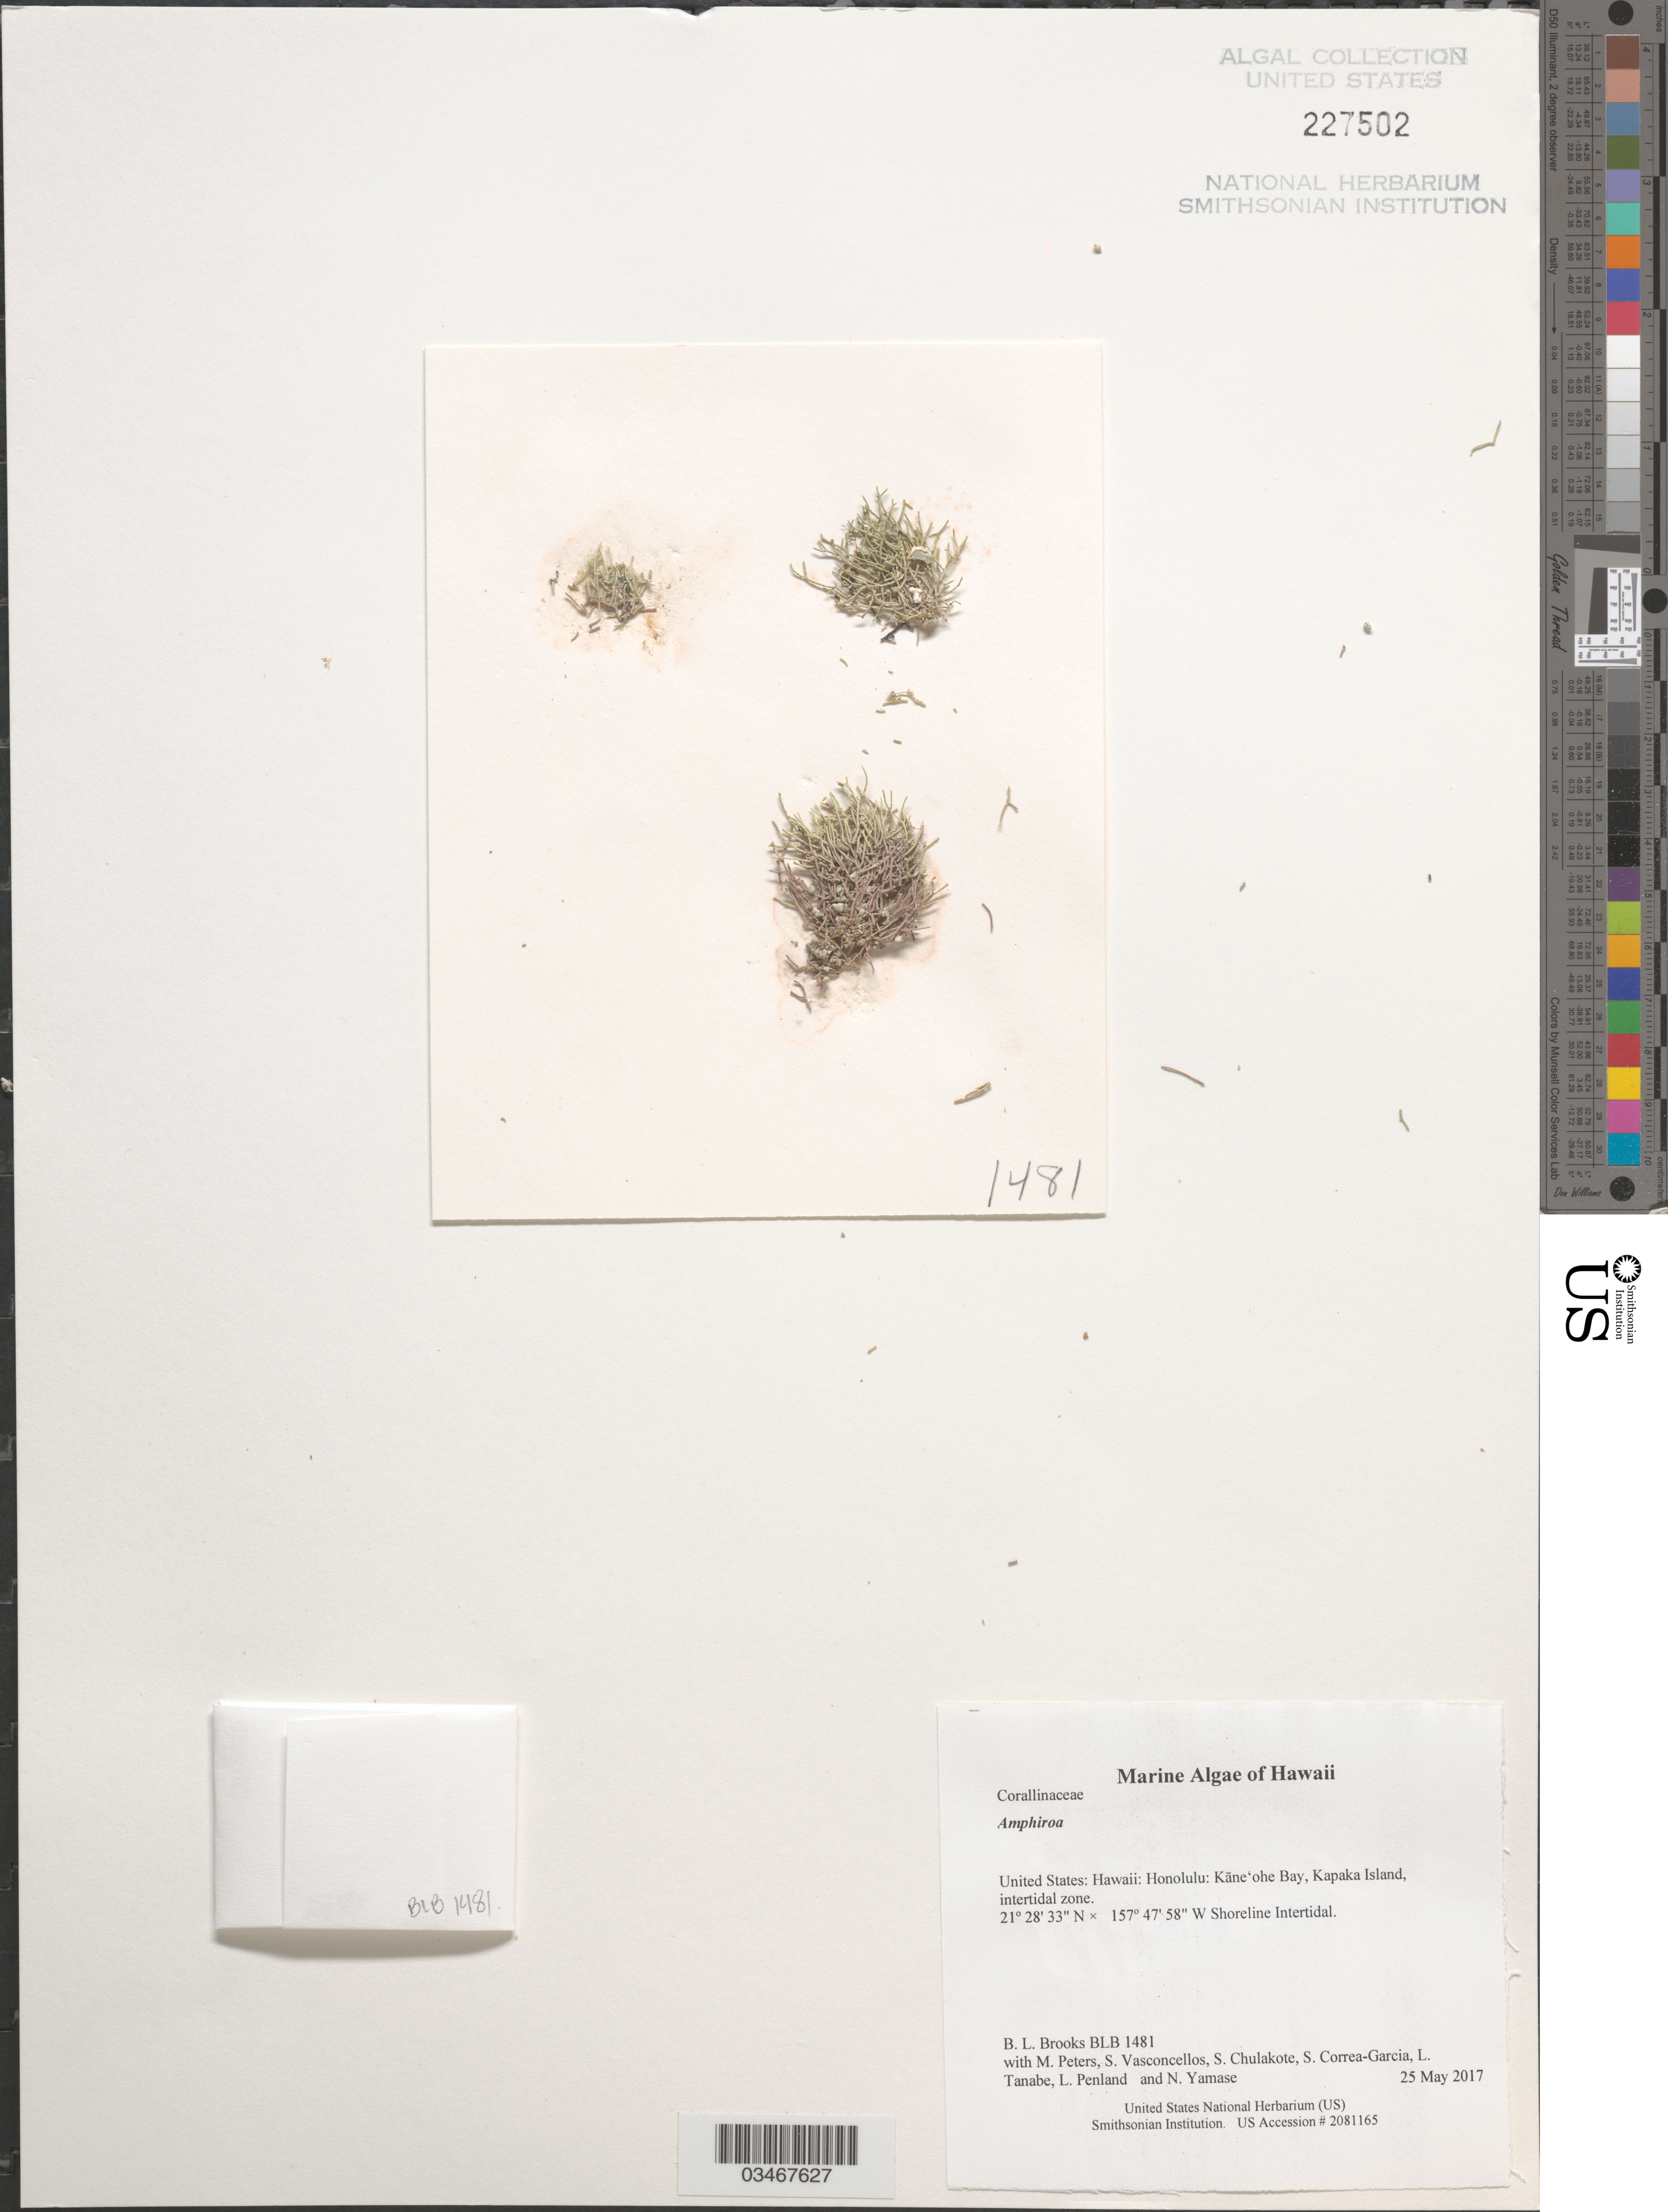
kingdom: Plantae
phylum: Rhodophyta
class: Florideophyceae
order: Corallinales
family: Lithophyllaceae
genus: Amphiroa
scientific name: Amphiroa sp.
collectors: B. Brooks, M. Peters, S. Vasconcellos, S. Chulakote & et al.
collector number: BLB 1481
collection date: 2017-05-25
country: United States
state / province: Hawaii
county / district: Honolulu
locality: Honolulu: Kāne'ohe Bay, Kapaka Island, intertidal zone.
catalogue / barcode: US 227502